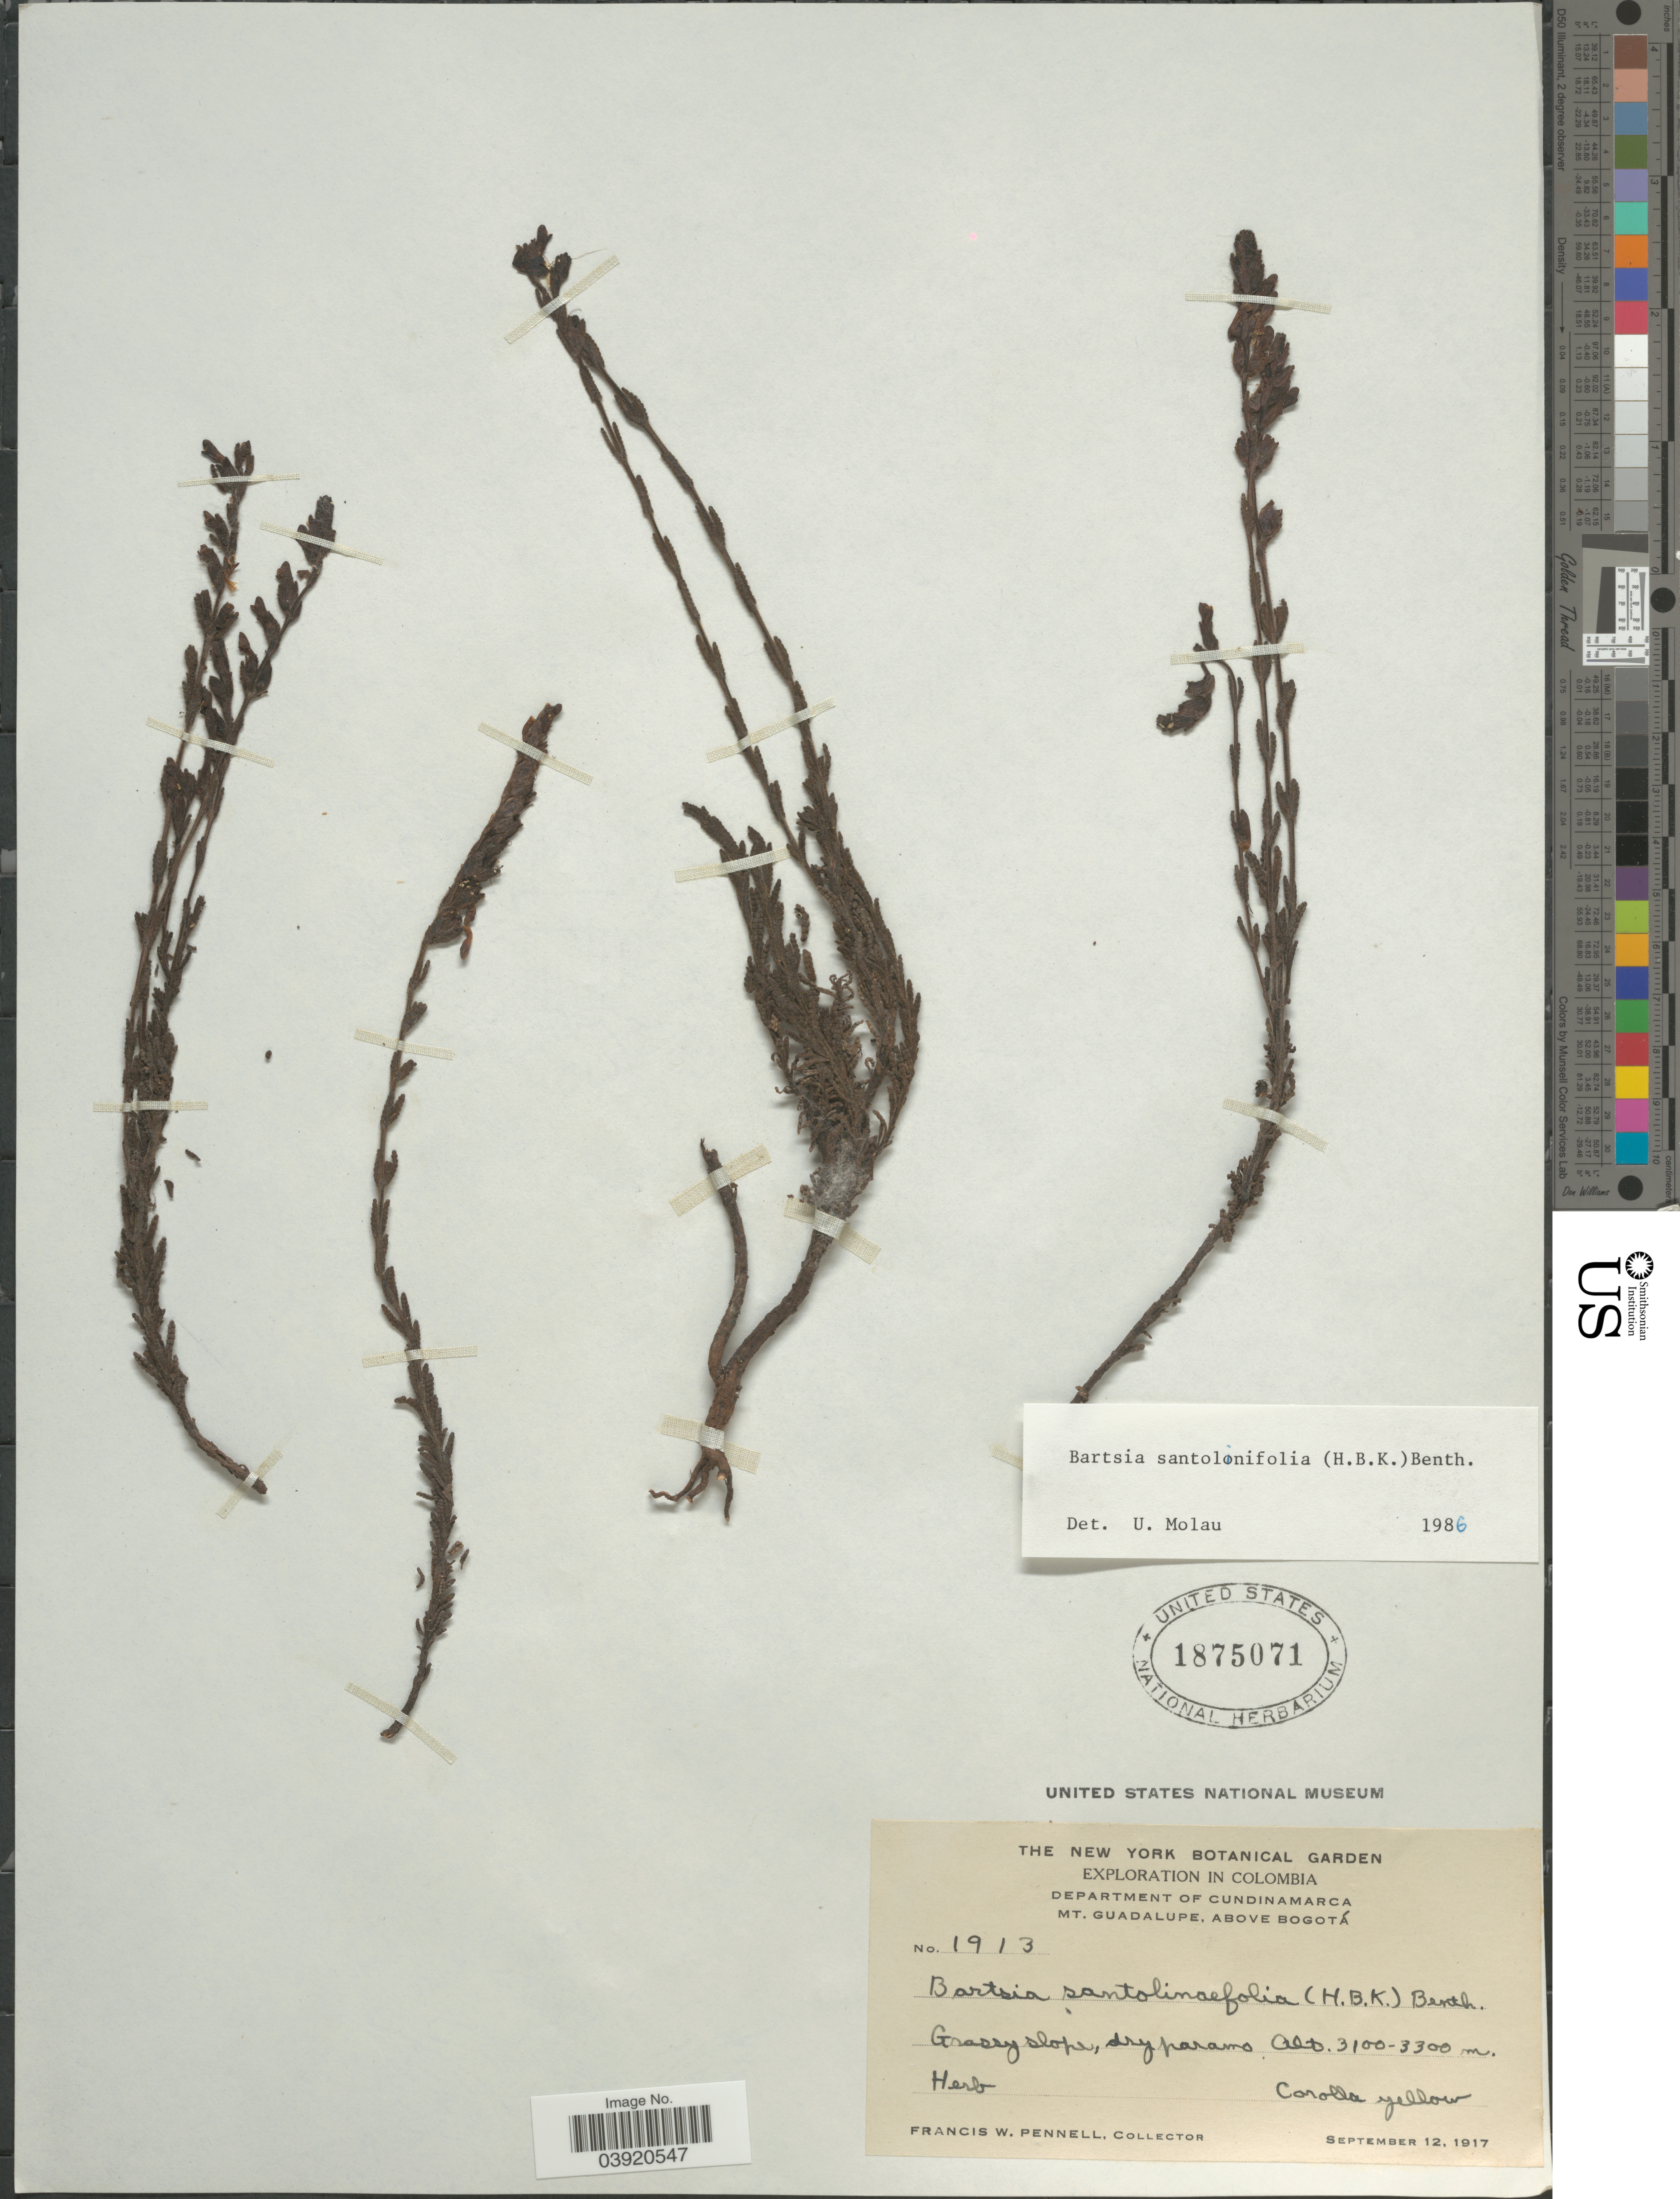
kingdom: Plantae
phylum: Tracheophyta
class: Magnoliopsida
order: Lamiales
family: Orobanchaceae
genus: Bartsia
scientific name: Bartsia santolinifolia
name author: (Kunth) Benth.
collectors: F. W. Pennell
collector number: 1913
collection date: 1917-09-12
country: Colombia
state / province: Cundinamarca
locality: Department of Cundinamarca. Mt. Guadalupe, above Bogotá.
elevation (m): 3100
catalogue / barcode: US 1875071